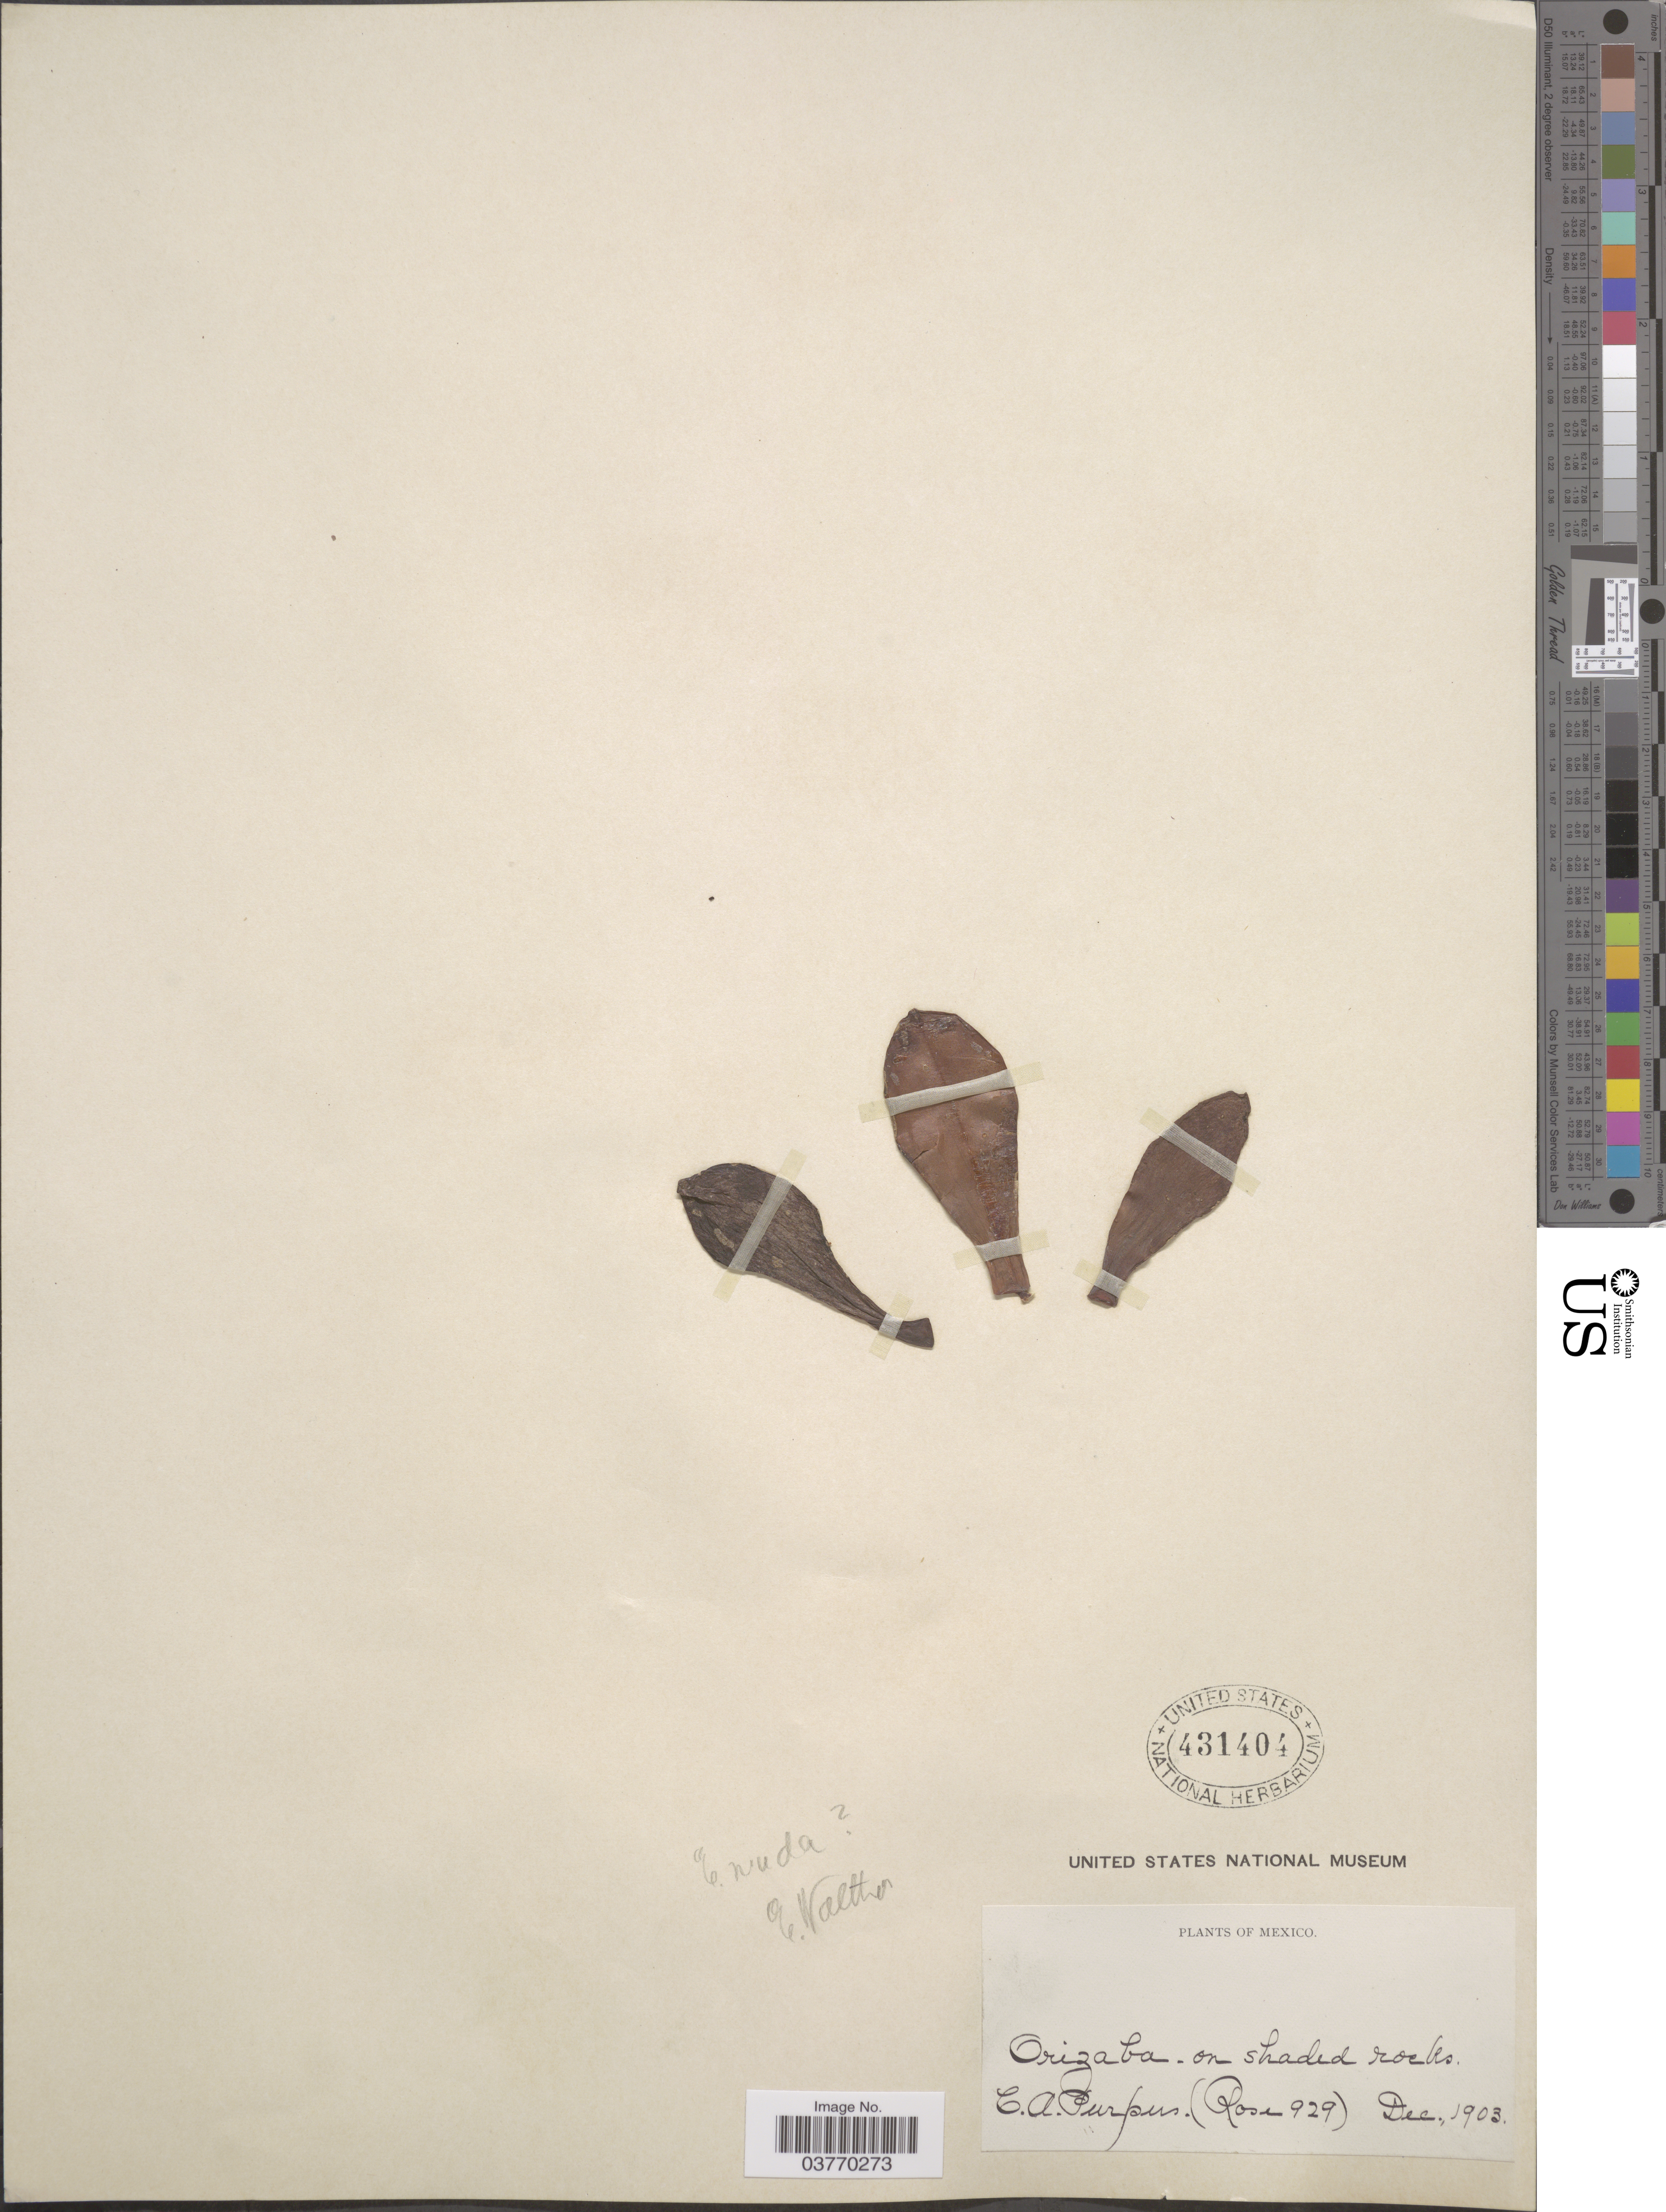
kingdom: Plantae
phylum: Tracheophyta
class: Magnoliopsida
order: Saxifragales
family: Crassulaceae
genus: Echeveria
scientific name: Echeveria nuda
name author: Baker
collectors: C. A. Purpus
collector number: Rose929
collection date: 1903-12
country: Mexico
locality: Orizaba, on shaded rocks.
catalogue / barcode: US 431404